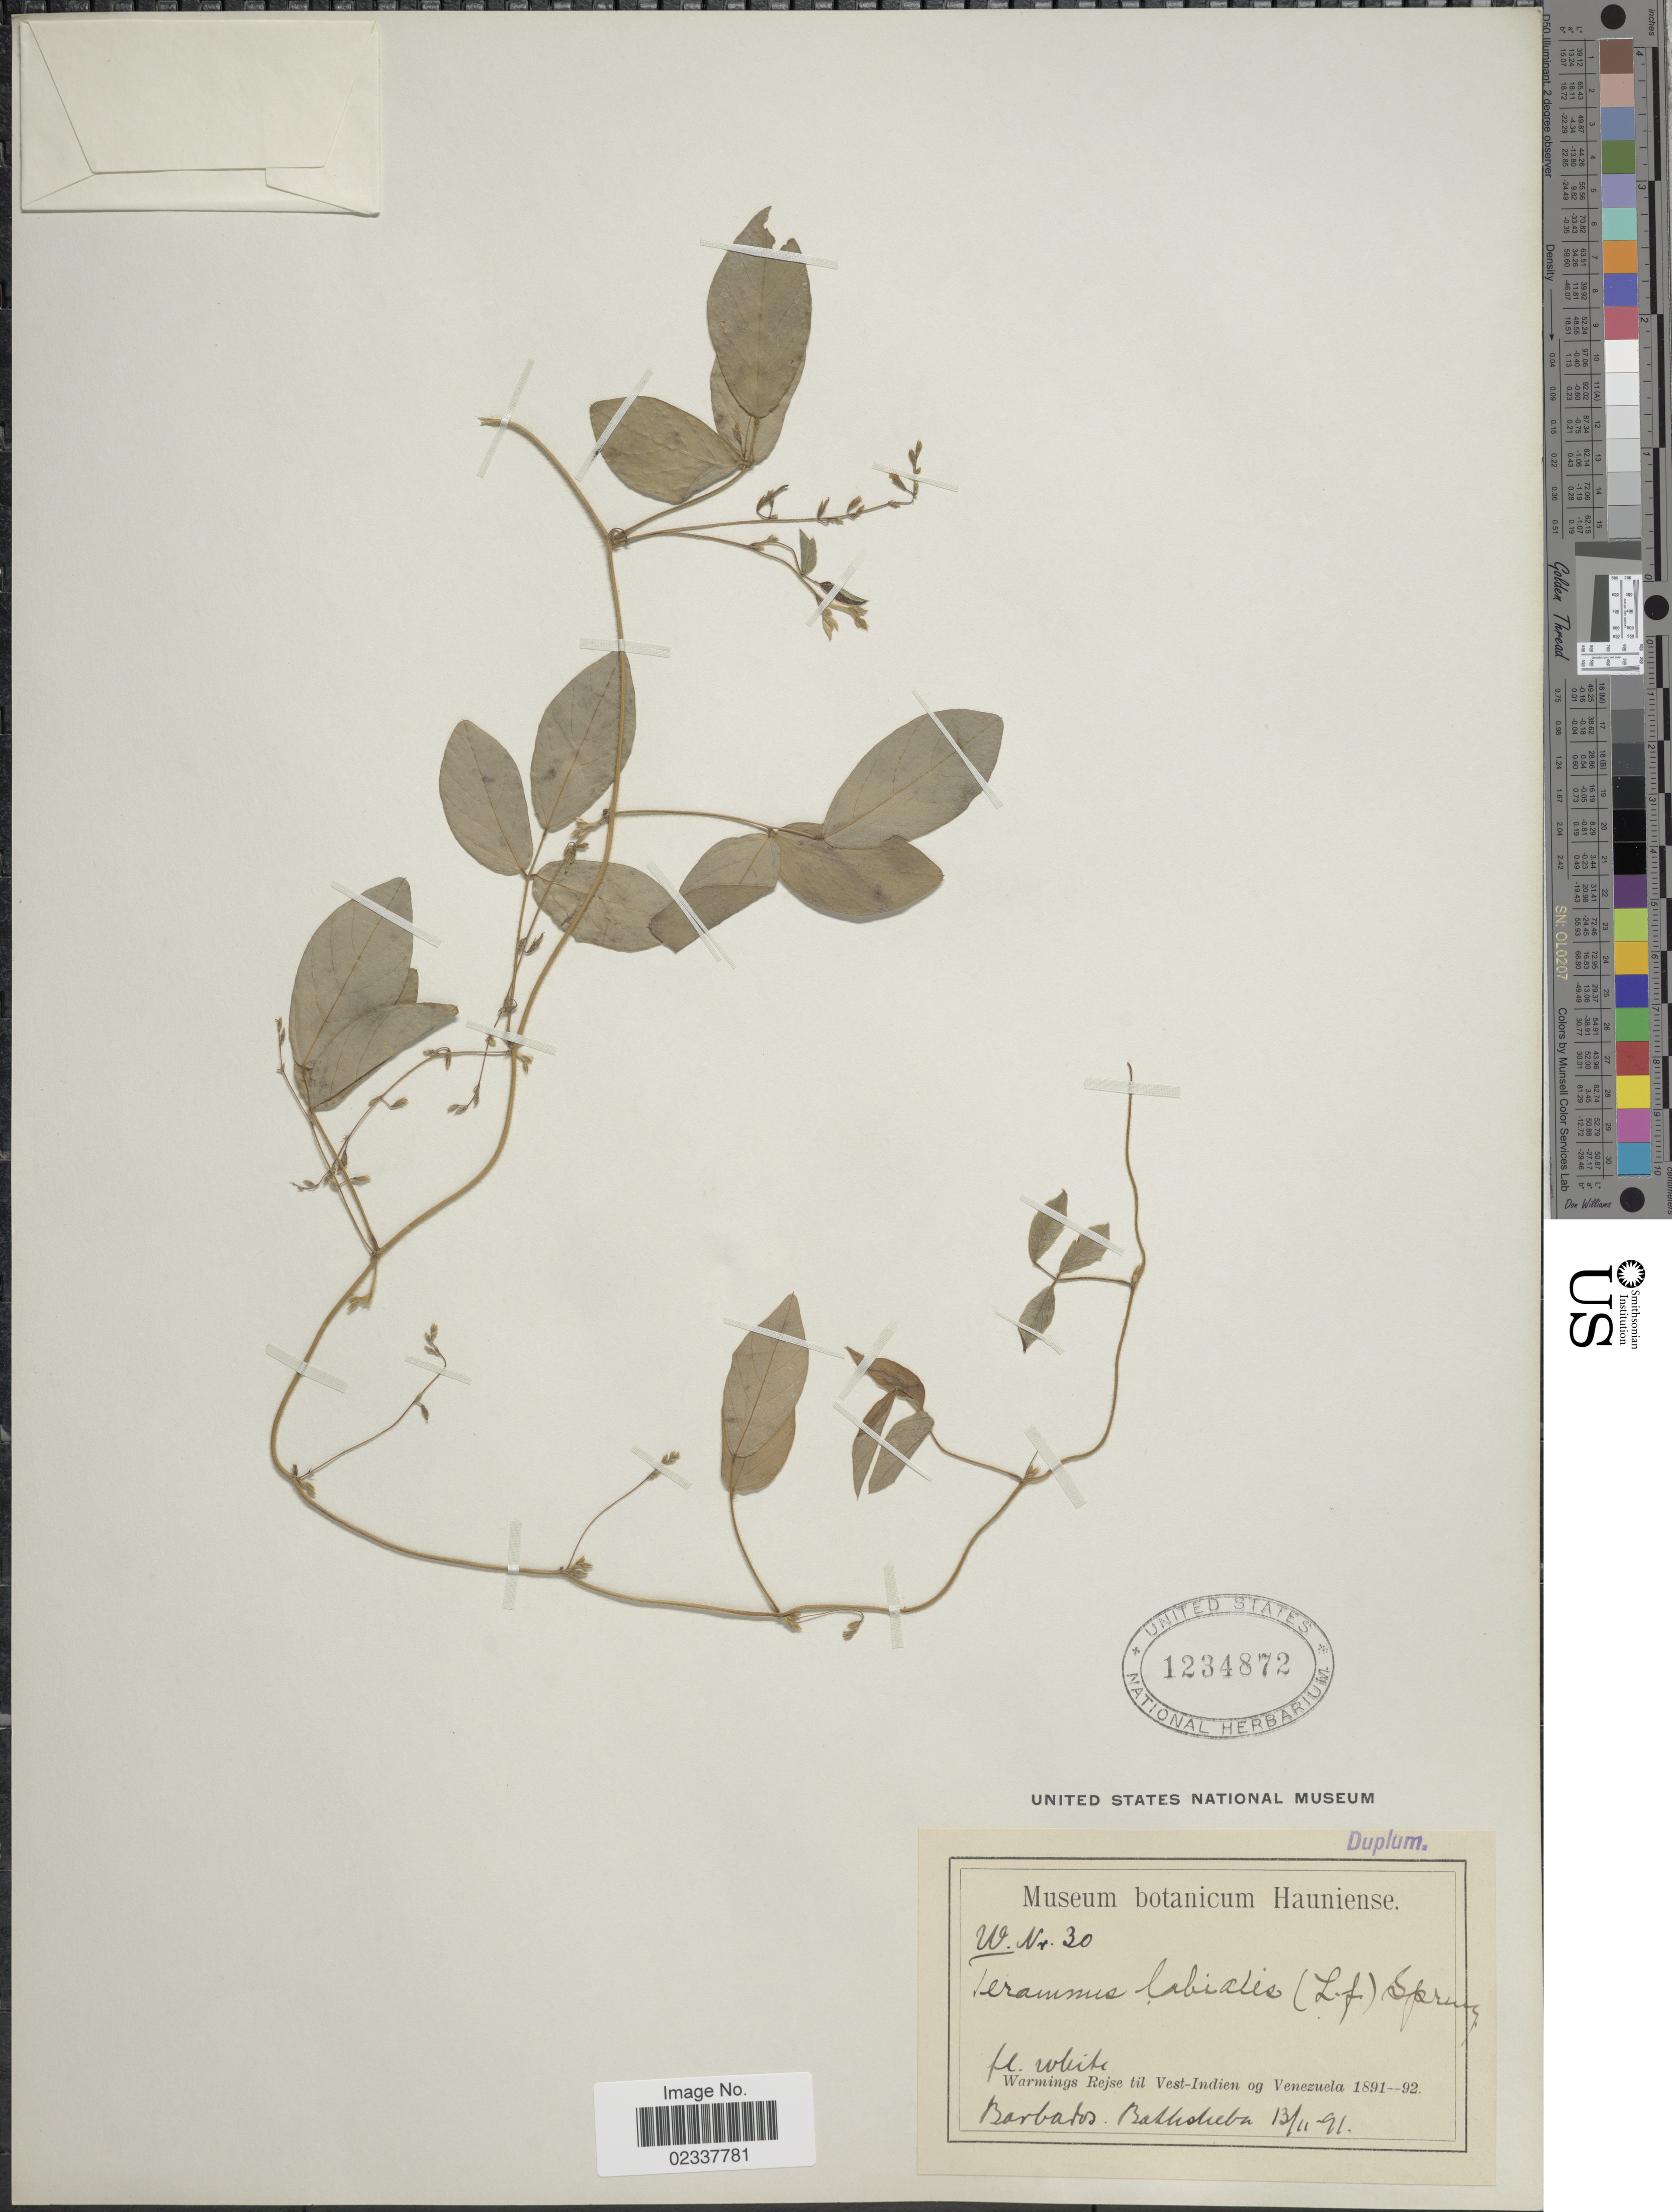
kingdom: Plantae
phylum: Tracheophyta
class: Magnoliopsida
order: Fabales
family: Fabaceae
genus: Teramnus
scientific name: Teramnus labialis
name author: (L. f.) Spreng.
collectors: -. Warmings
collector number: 30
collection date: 1891-11-13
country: Barbados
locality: Bathsheba, Vest-Indien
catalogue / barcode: US 1234872